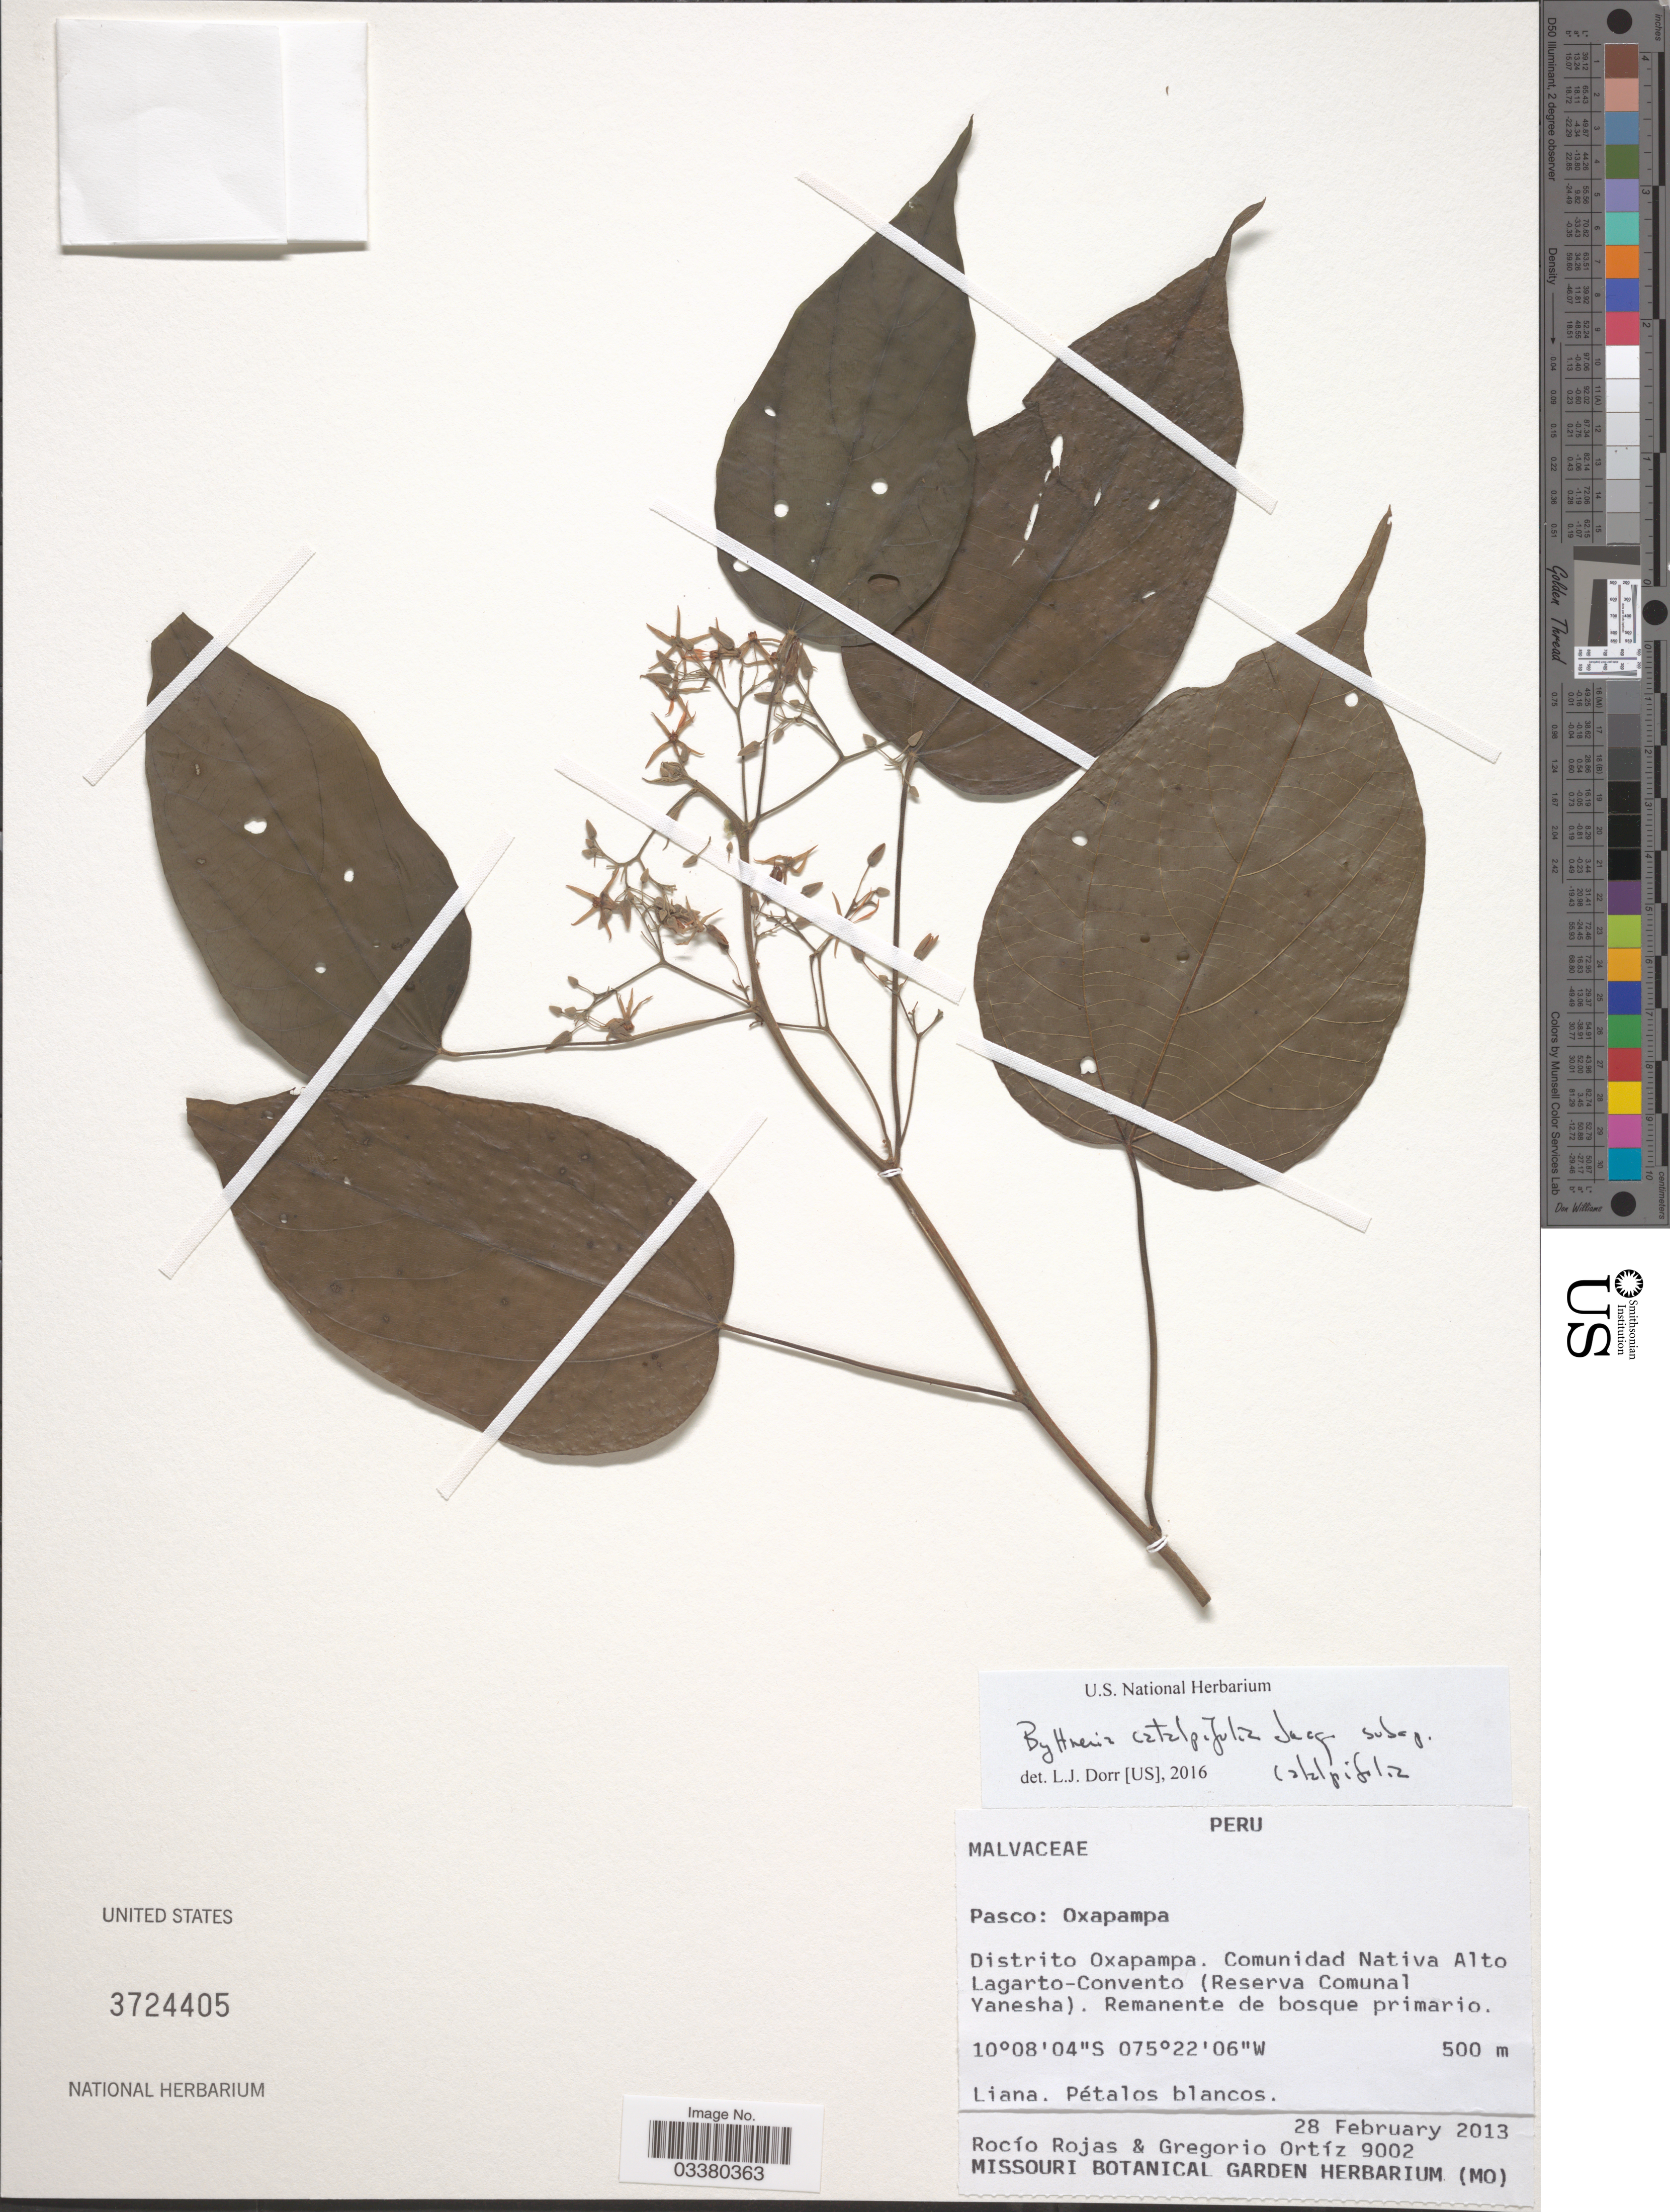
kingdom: Plantae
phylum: Tracheophyta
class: Magnoliopsida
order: Malvales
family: Malvaceae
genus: Byttneria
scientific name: Byttneria catalpifolia subsp. catalpifolia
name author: Jacq.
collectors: R. Rojas & G. Ortiz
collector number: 9002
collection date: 2013-02-28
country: Peru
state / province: Pasco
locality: Oxapampa. Distrito Oxapampa. Comunidad Nativa Alto Lagarto-Convento (Reserva Comunal Yanesha).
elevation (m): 500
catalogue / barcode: US 3724405